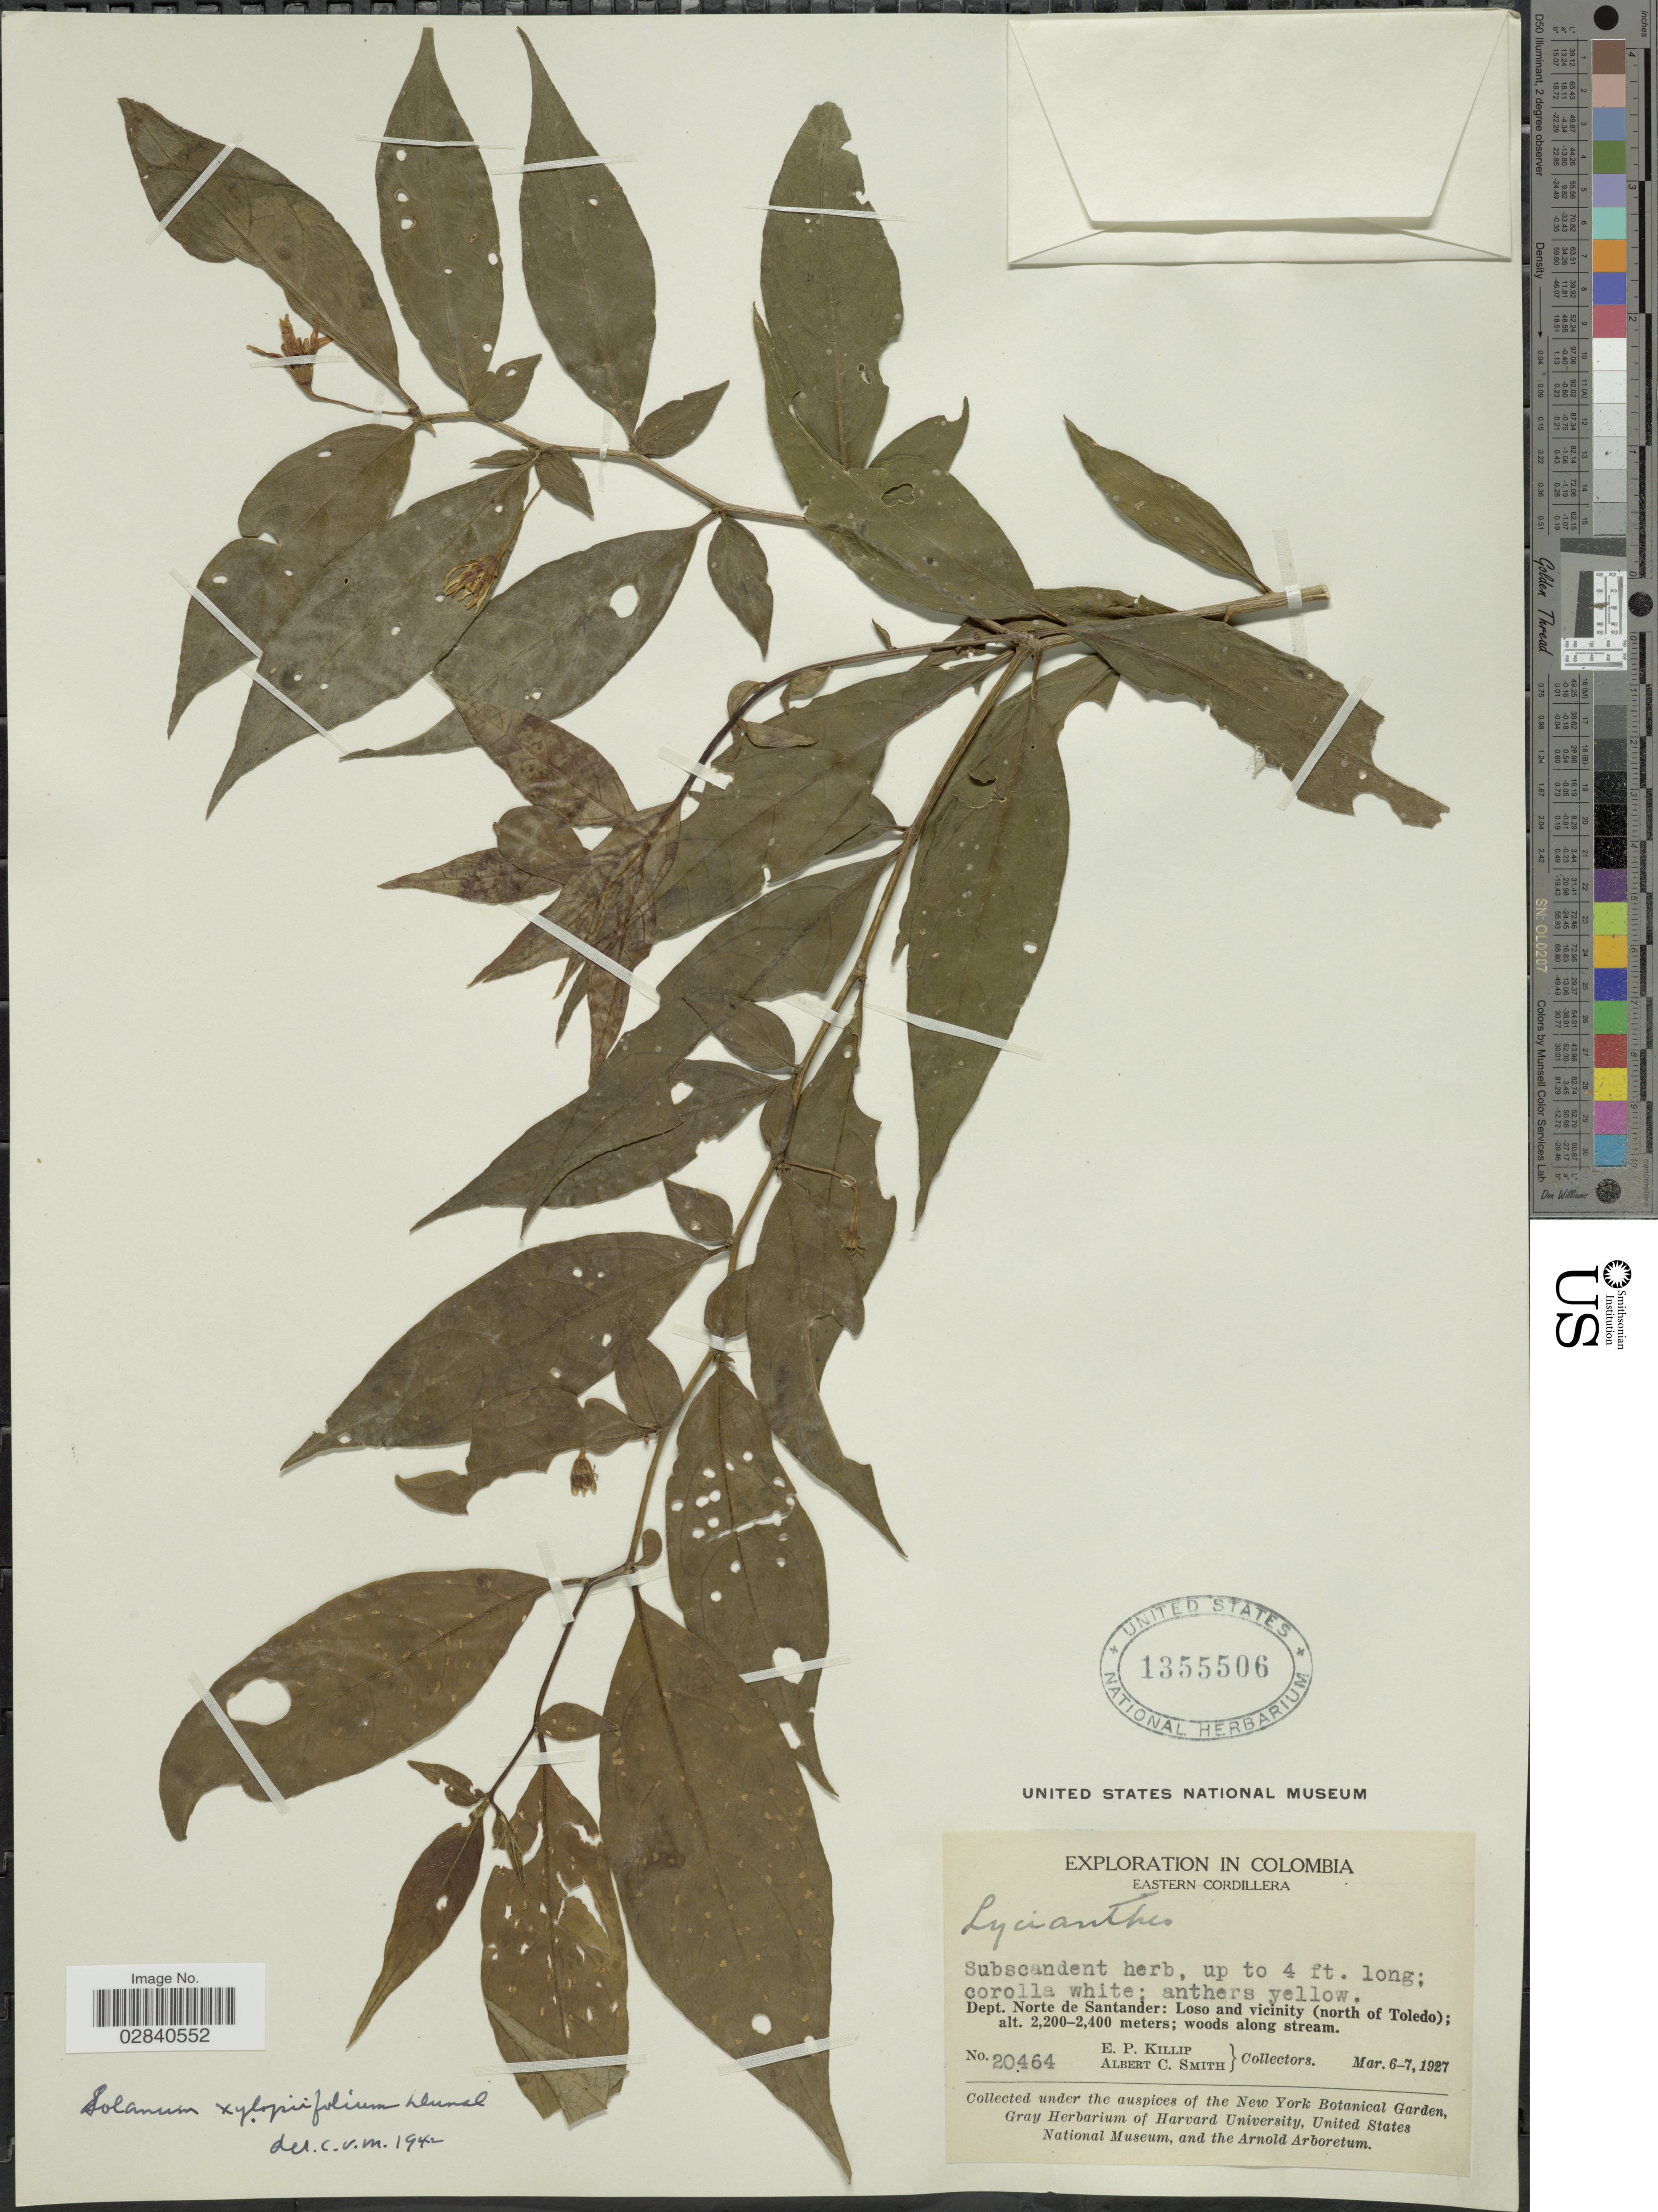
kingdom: Plantae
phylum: Tracheophyta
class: Magnoliopsida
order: Solanales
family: Solanaceae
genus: Lycianthes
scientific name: Lycianthes xylopiifolia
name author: (Dunal) Bitter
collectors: E. P. Killip & A. C. Smith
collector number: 20464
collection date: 1927-03-06/1927-03-07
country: Colombia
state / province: Norte de Santander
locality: Eastern Cordillera, Dept. Norte de Santander: Loso and vicinity (north of Toledo).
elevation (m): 2200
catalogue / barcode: US 1355506